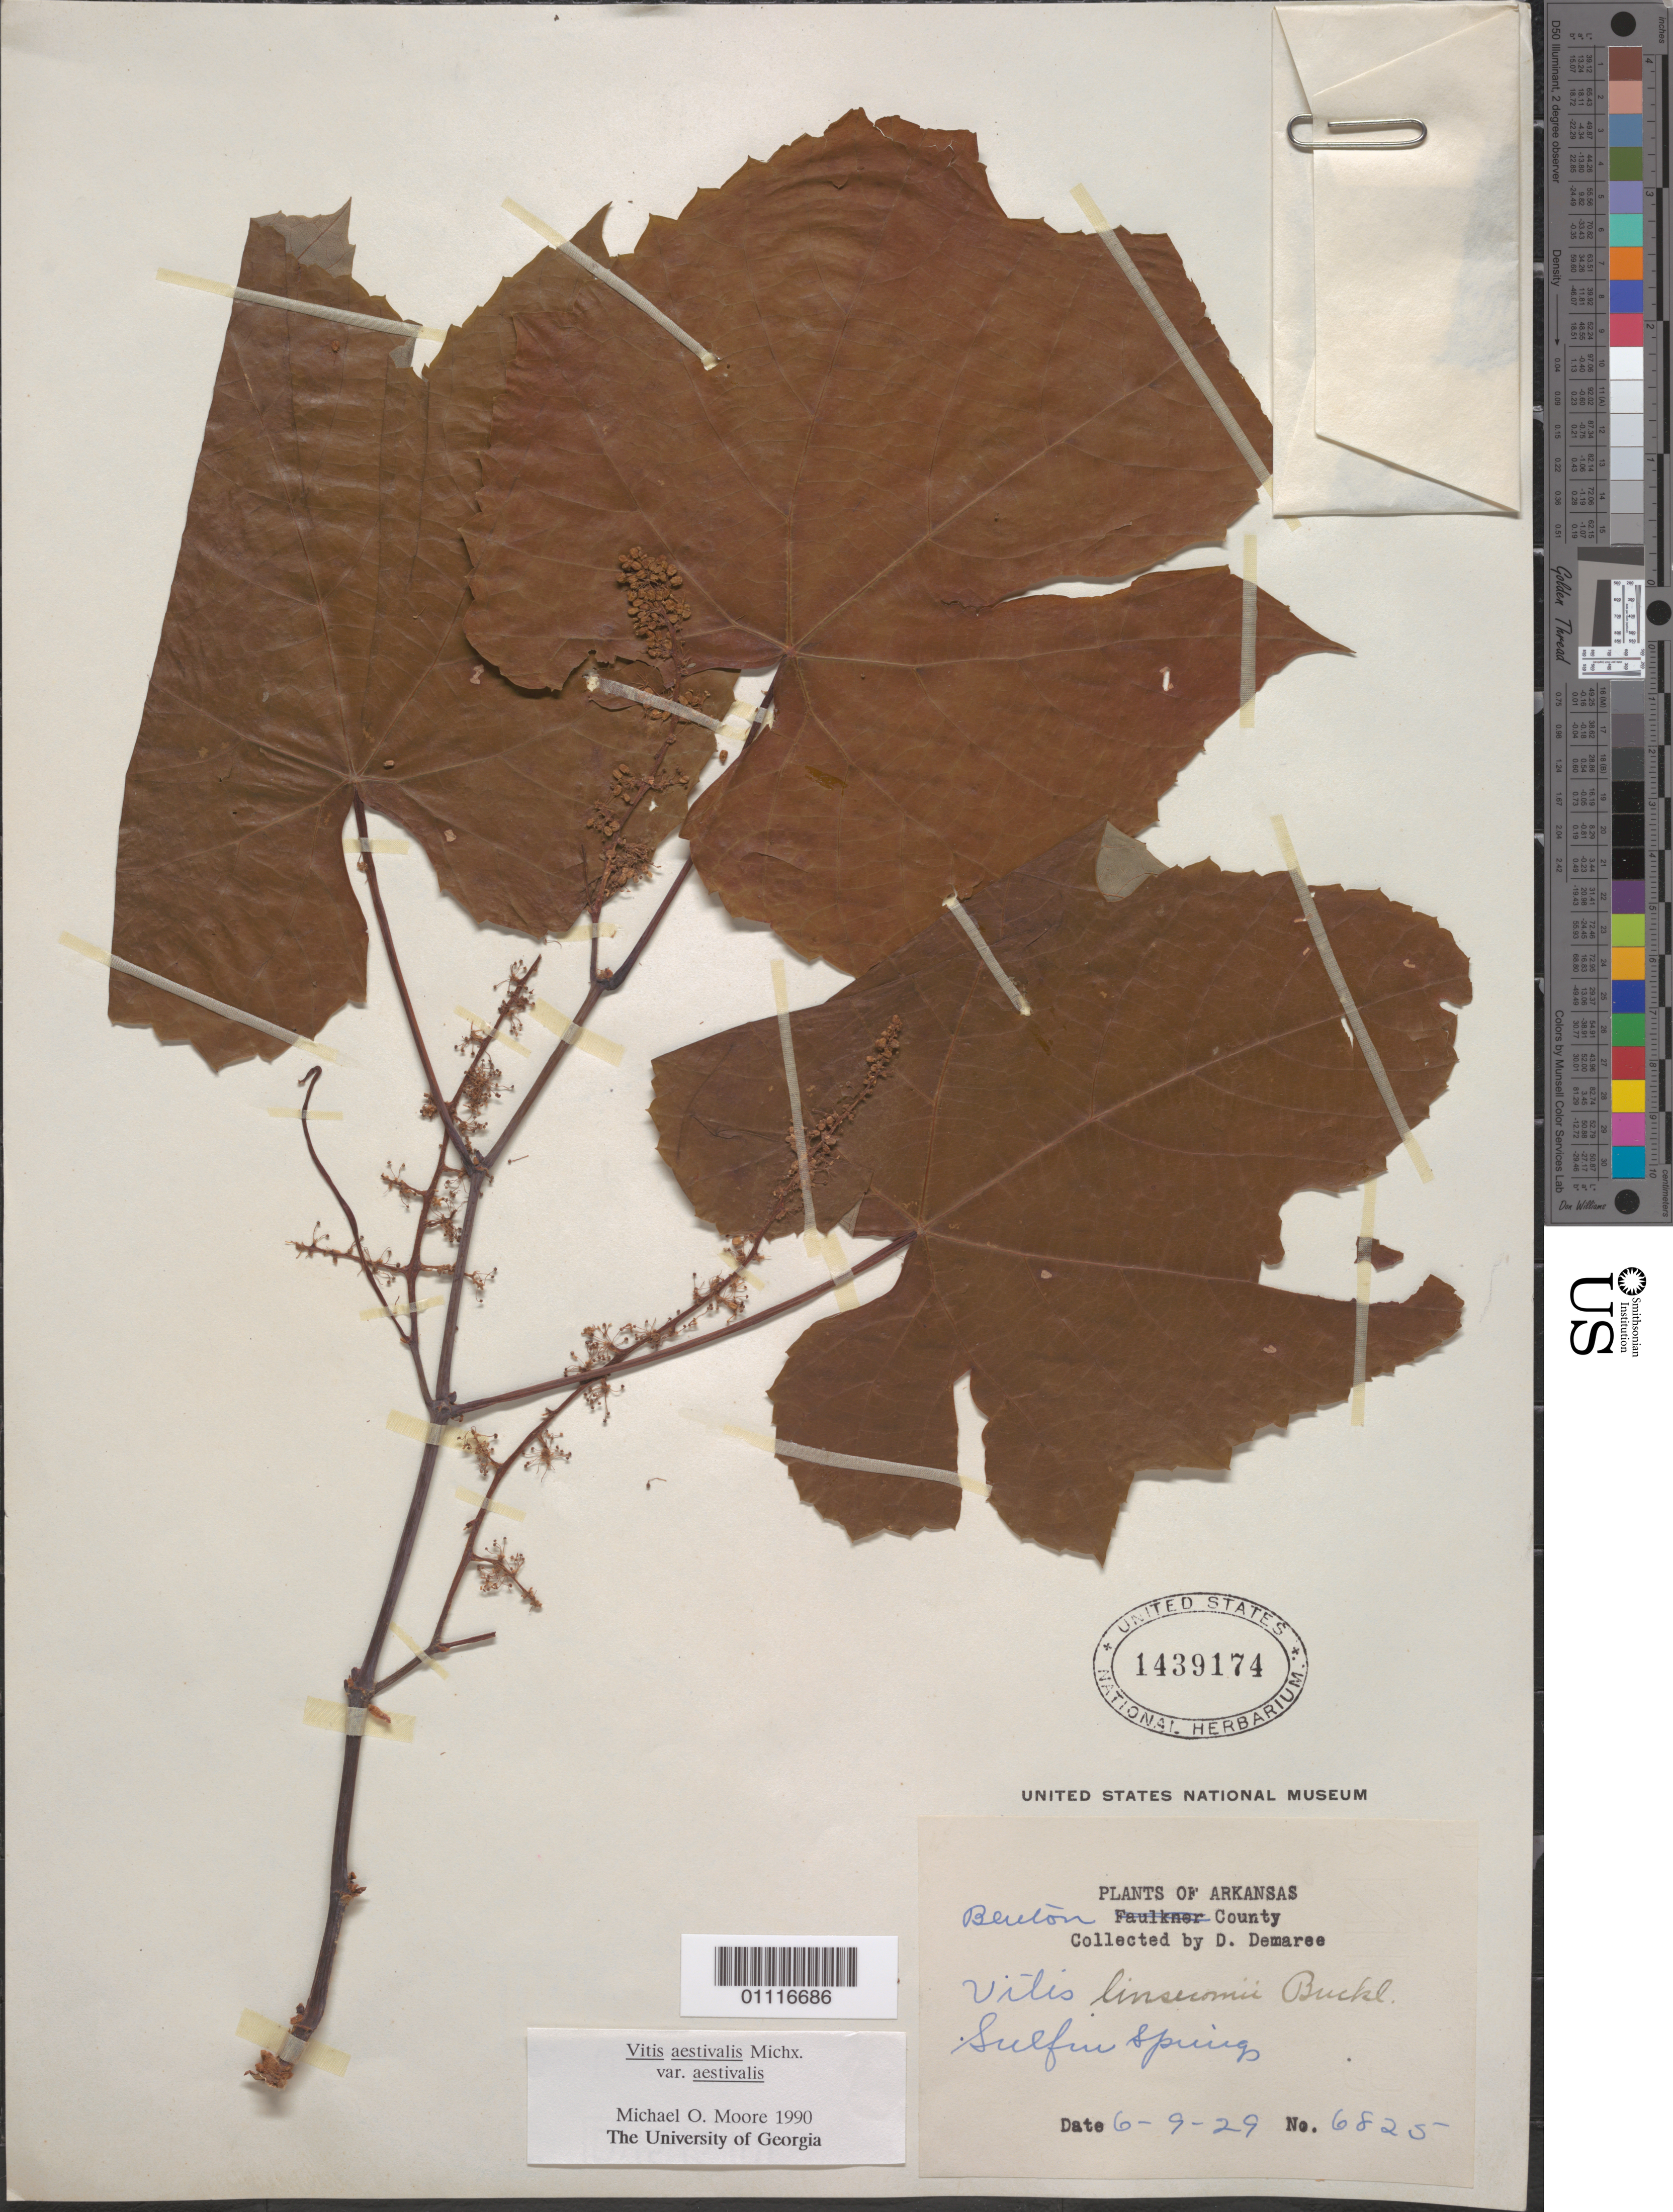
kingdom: Plantae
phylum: Tracheophyta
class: Magnoliopsida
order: Vitales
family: Vitaceae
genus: Vitis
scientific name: Vitis aestivalis var. aestivalis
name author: Michx.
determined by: Moore, M. O.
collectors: D. Demaree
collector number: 6825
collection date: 1929-06-09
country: United States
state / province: Arkansas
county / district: Benton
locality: Sulfur Spring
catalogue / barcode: US 1439174